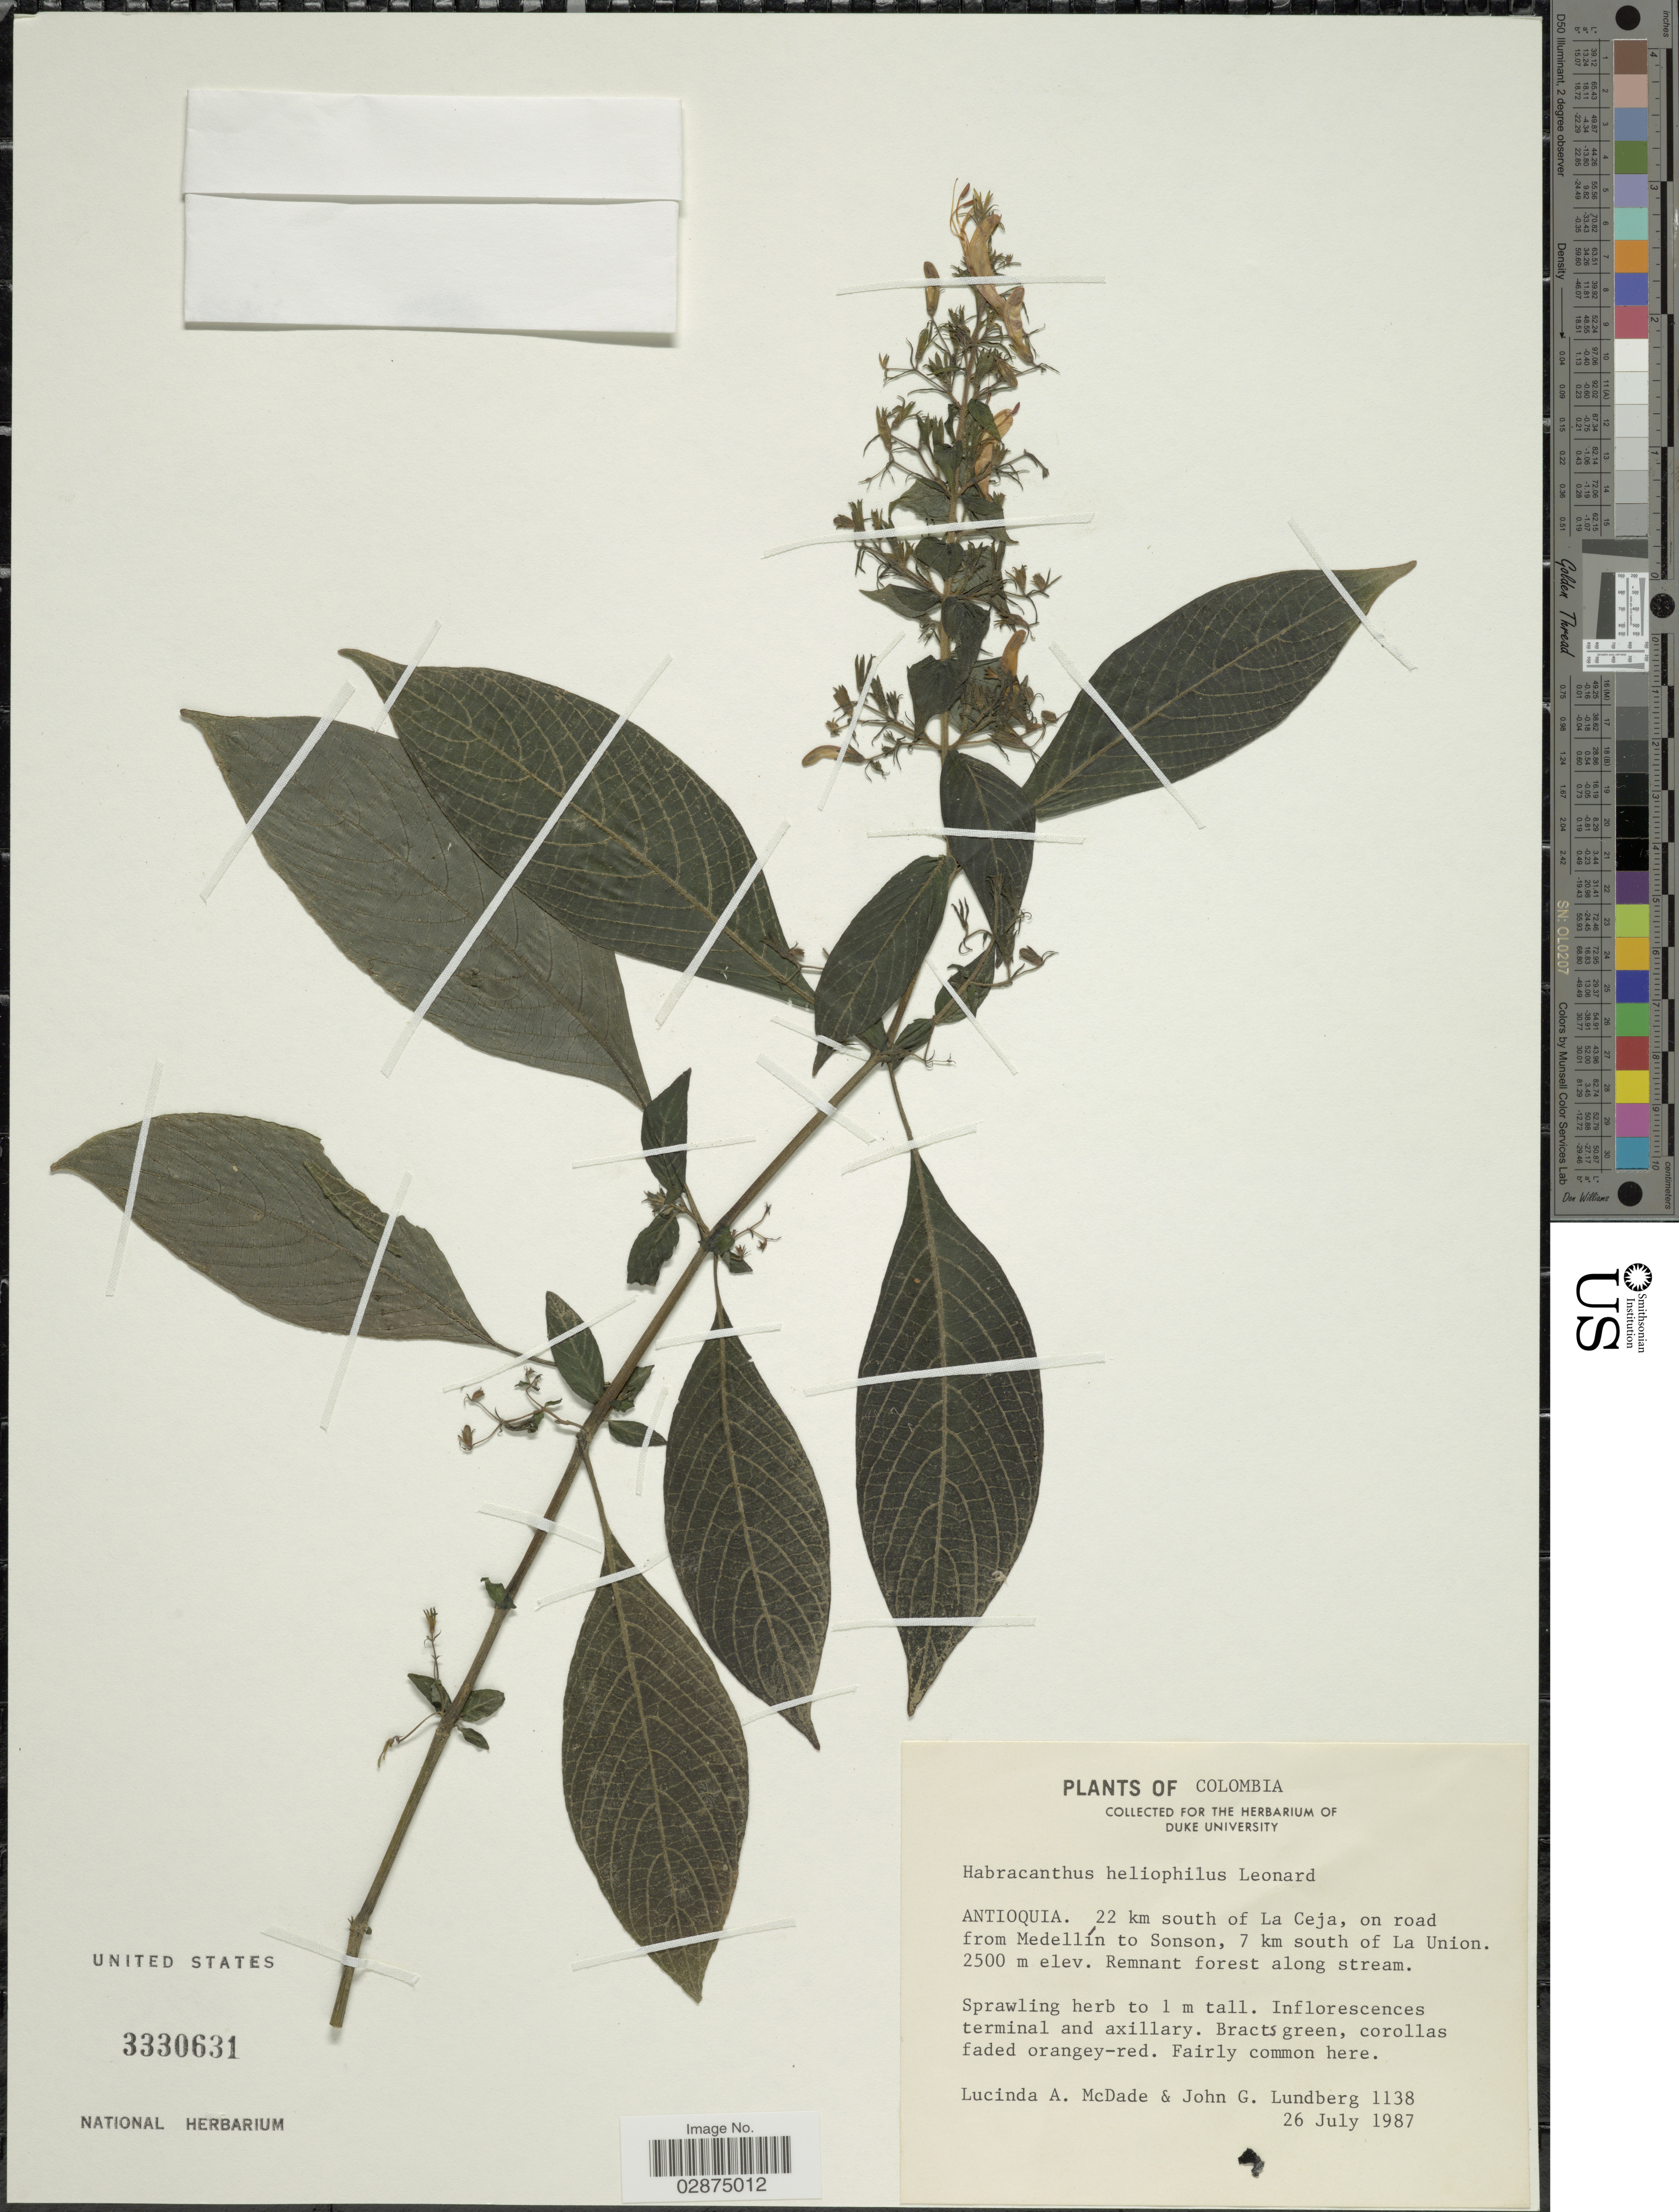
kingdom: Plantae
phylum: Tracheophyta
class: Magnoliopsida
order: Lamiales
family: Acanthaceae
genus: Habracanthus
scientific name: Habracanthus hispidulus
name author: Leonard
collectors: L. McDade & J. Lundberg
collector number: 1138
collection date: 1987-07-26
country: Colombia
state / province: Antioquia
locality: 22 km south of La Ceja, on road from Medellín to Sonson, 7 km south of La Union.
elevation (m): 2500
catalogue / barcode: US 3330631